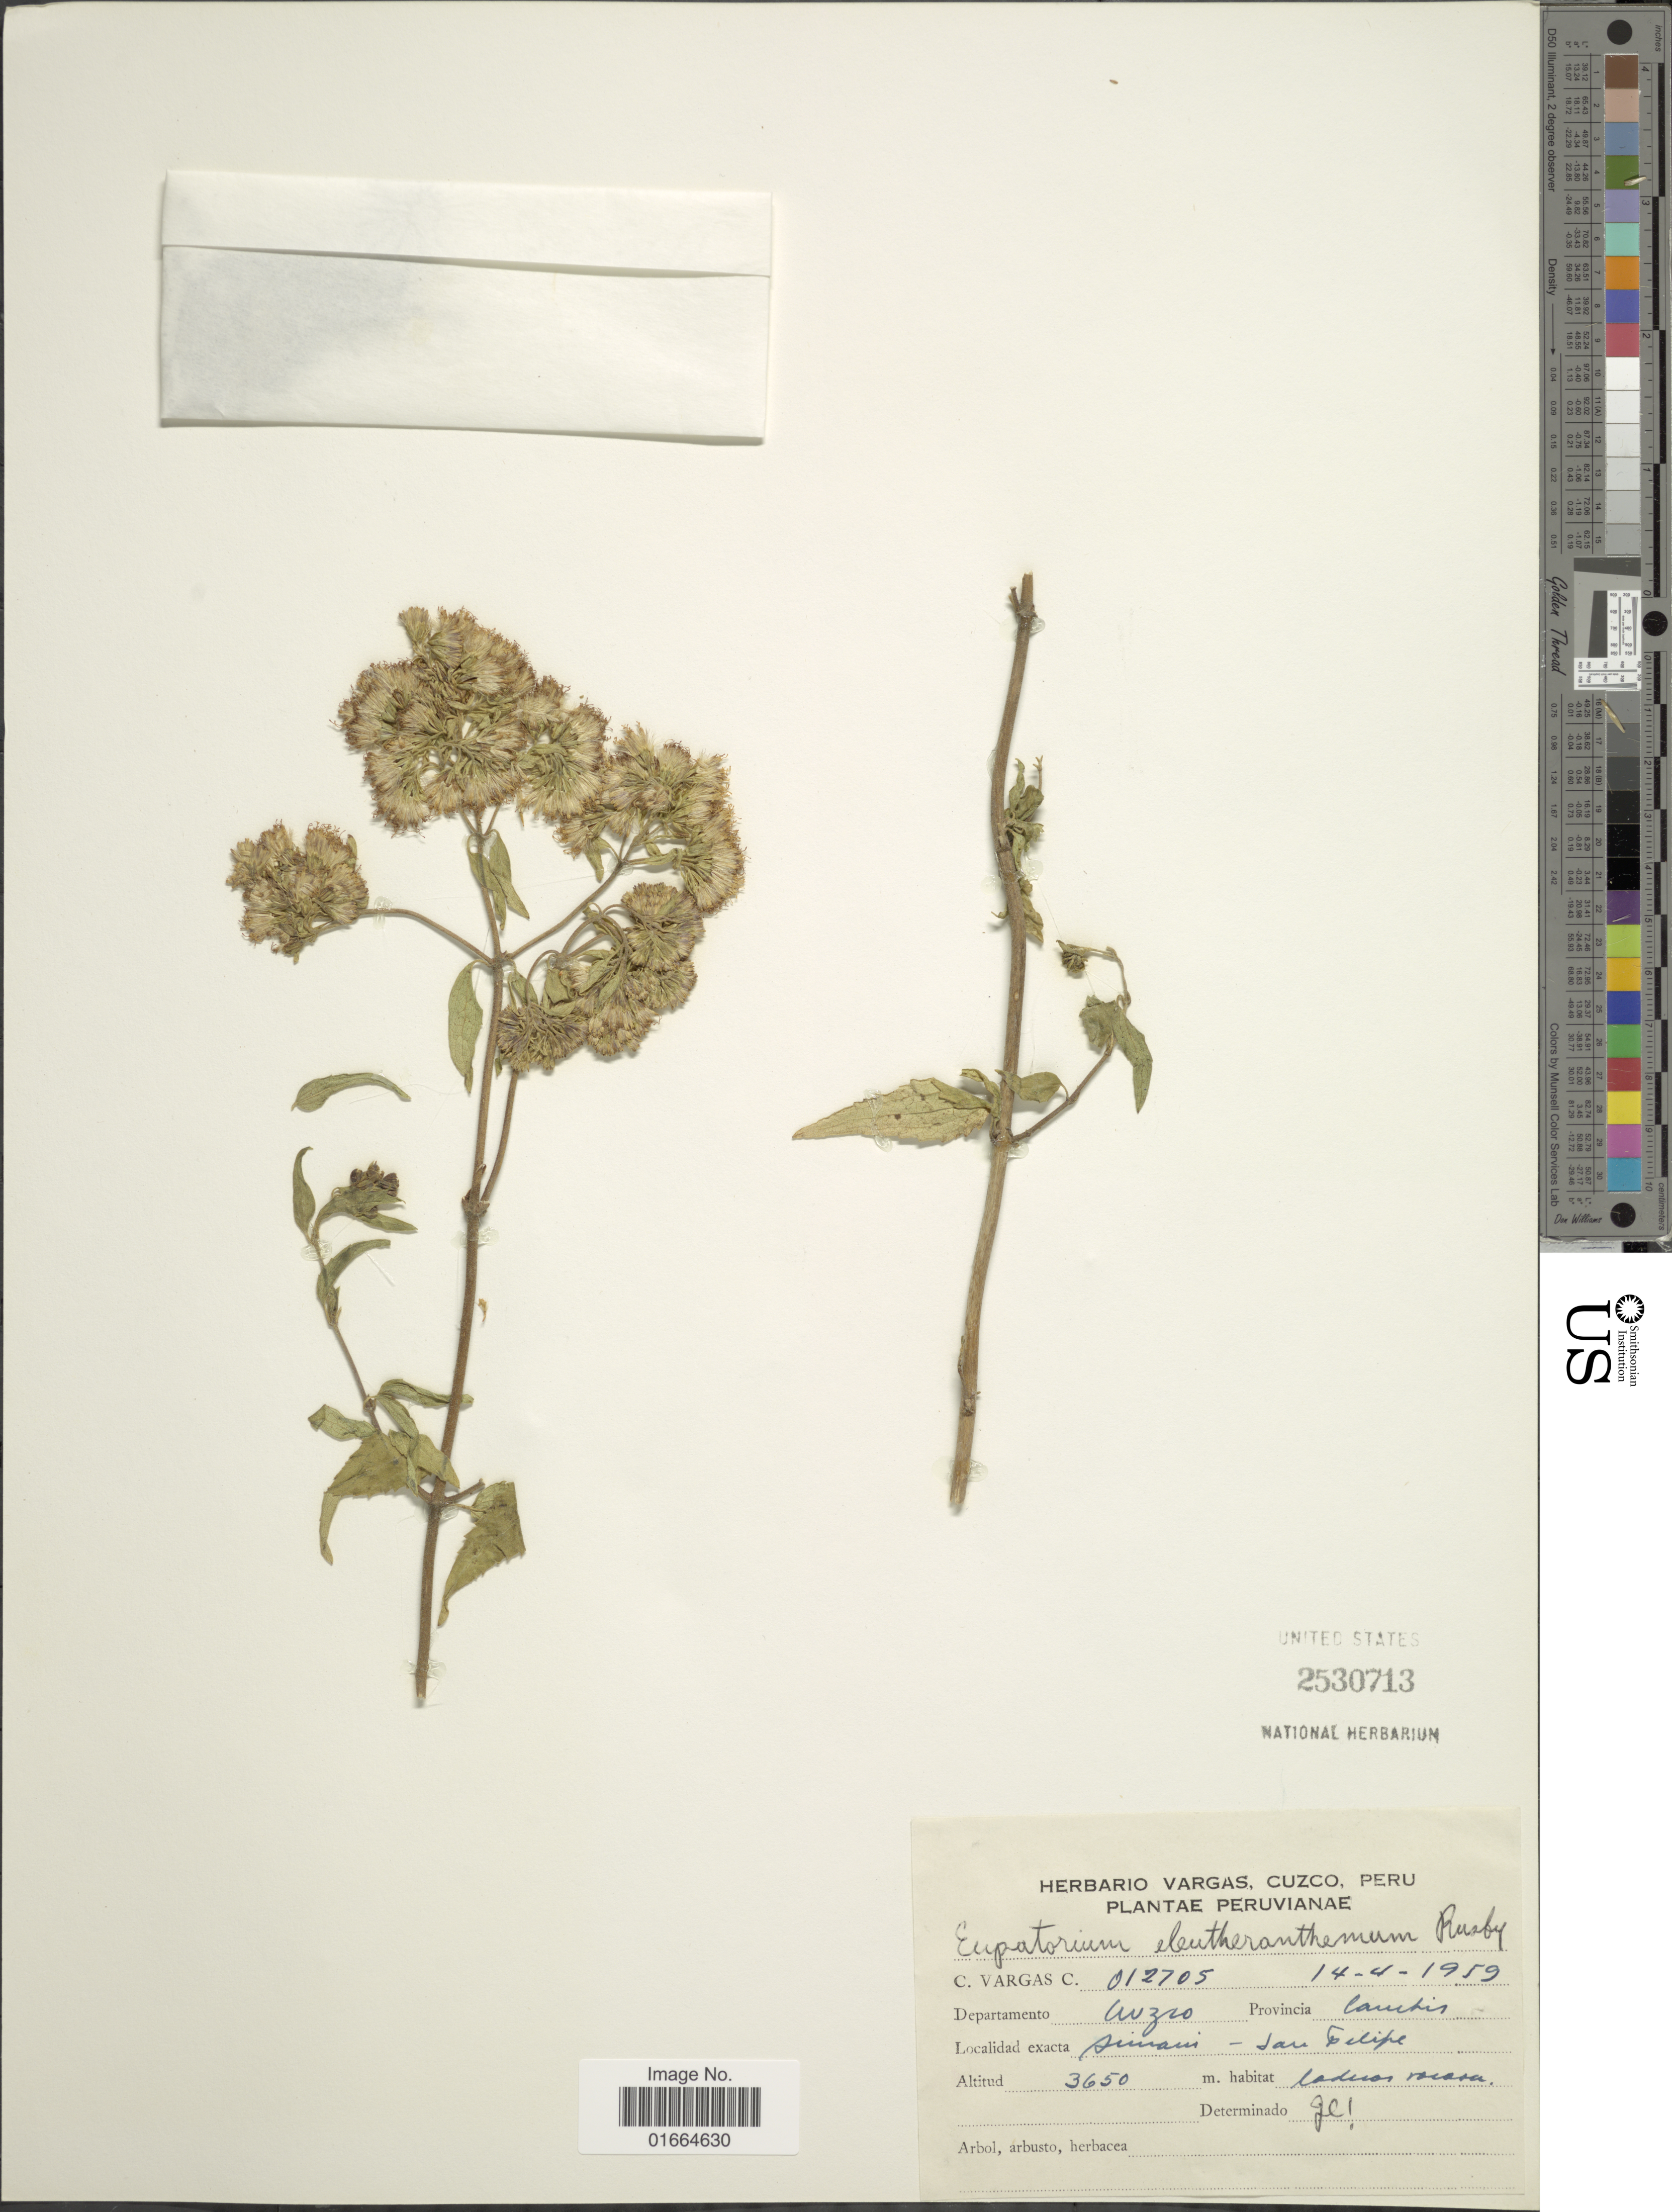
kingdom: Plantae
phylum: Tracheophyta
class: Magnoliopsida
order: Asterales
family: Asteraceae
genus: Ophryosporus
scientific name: Ophryosporus eleutherantherus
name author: (Rusby) B.L. Rob.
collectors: C. Vargas Calderón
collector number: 012705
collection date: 1959-04-14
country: Peru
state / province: Cusco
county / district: Canchis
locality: Sicuani, San Felipe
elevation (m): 3650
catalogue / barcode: US 2530713